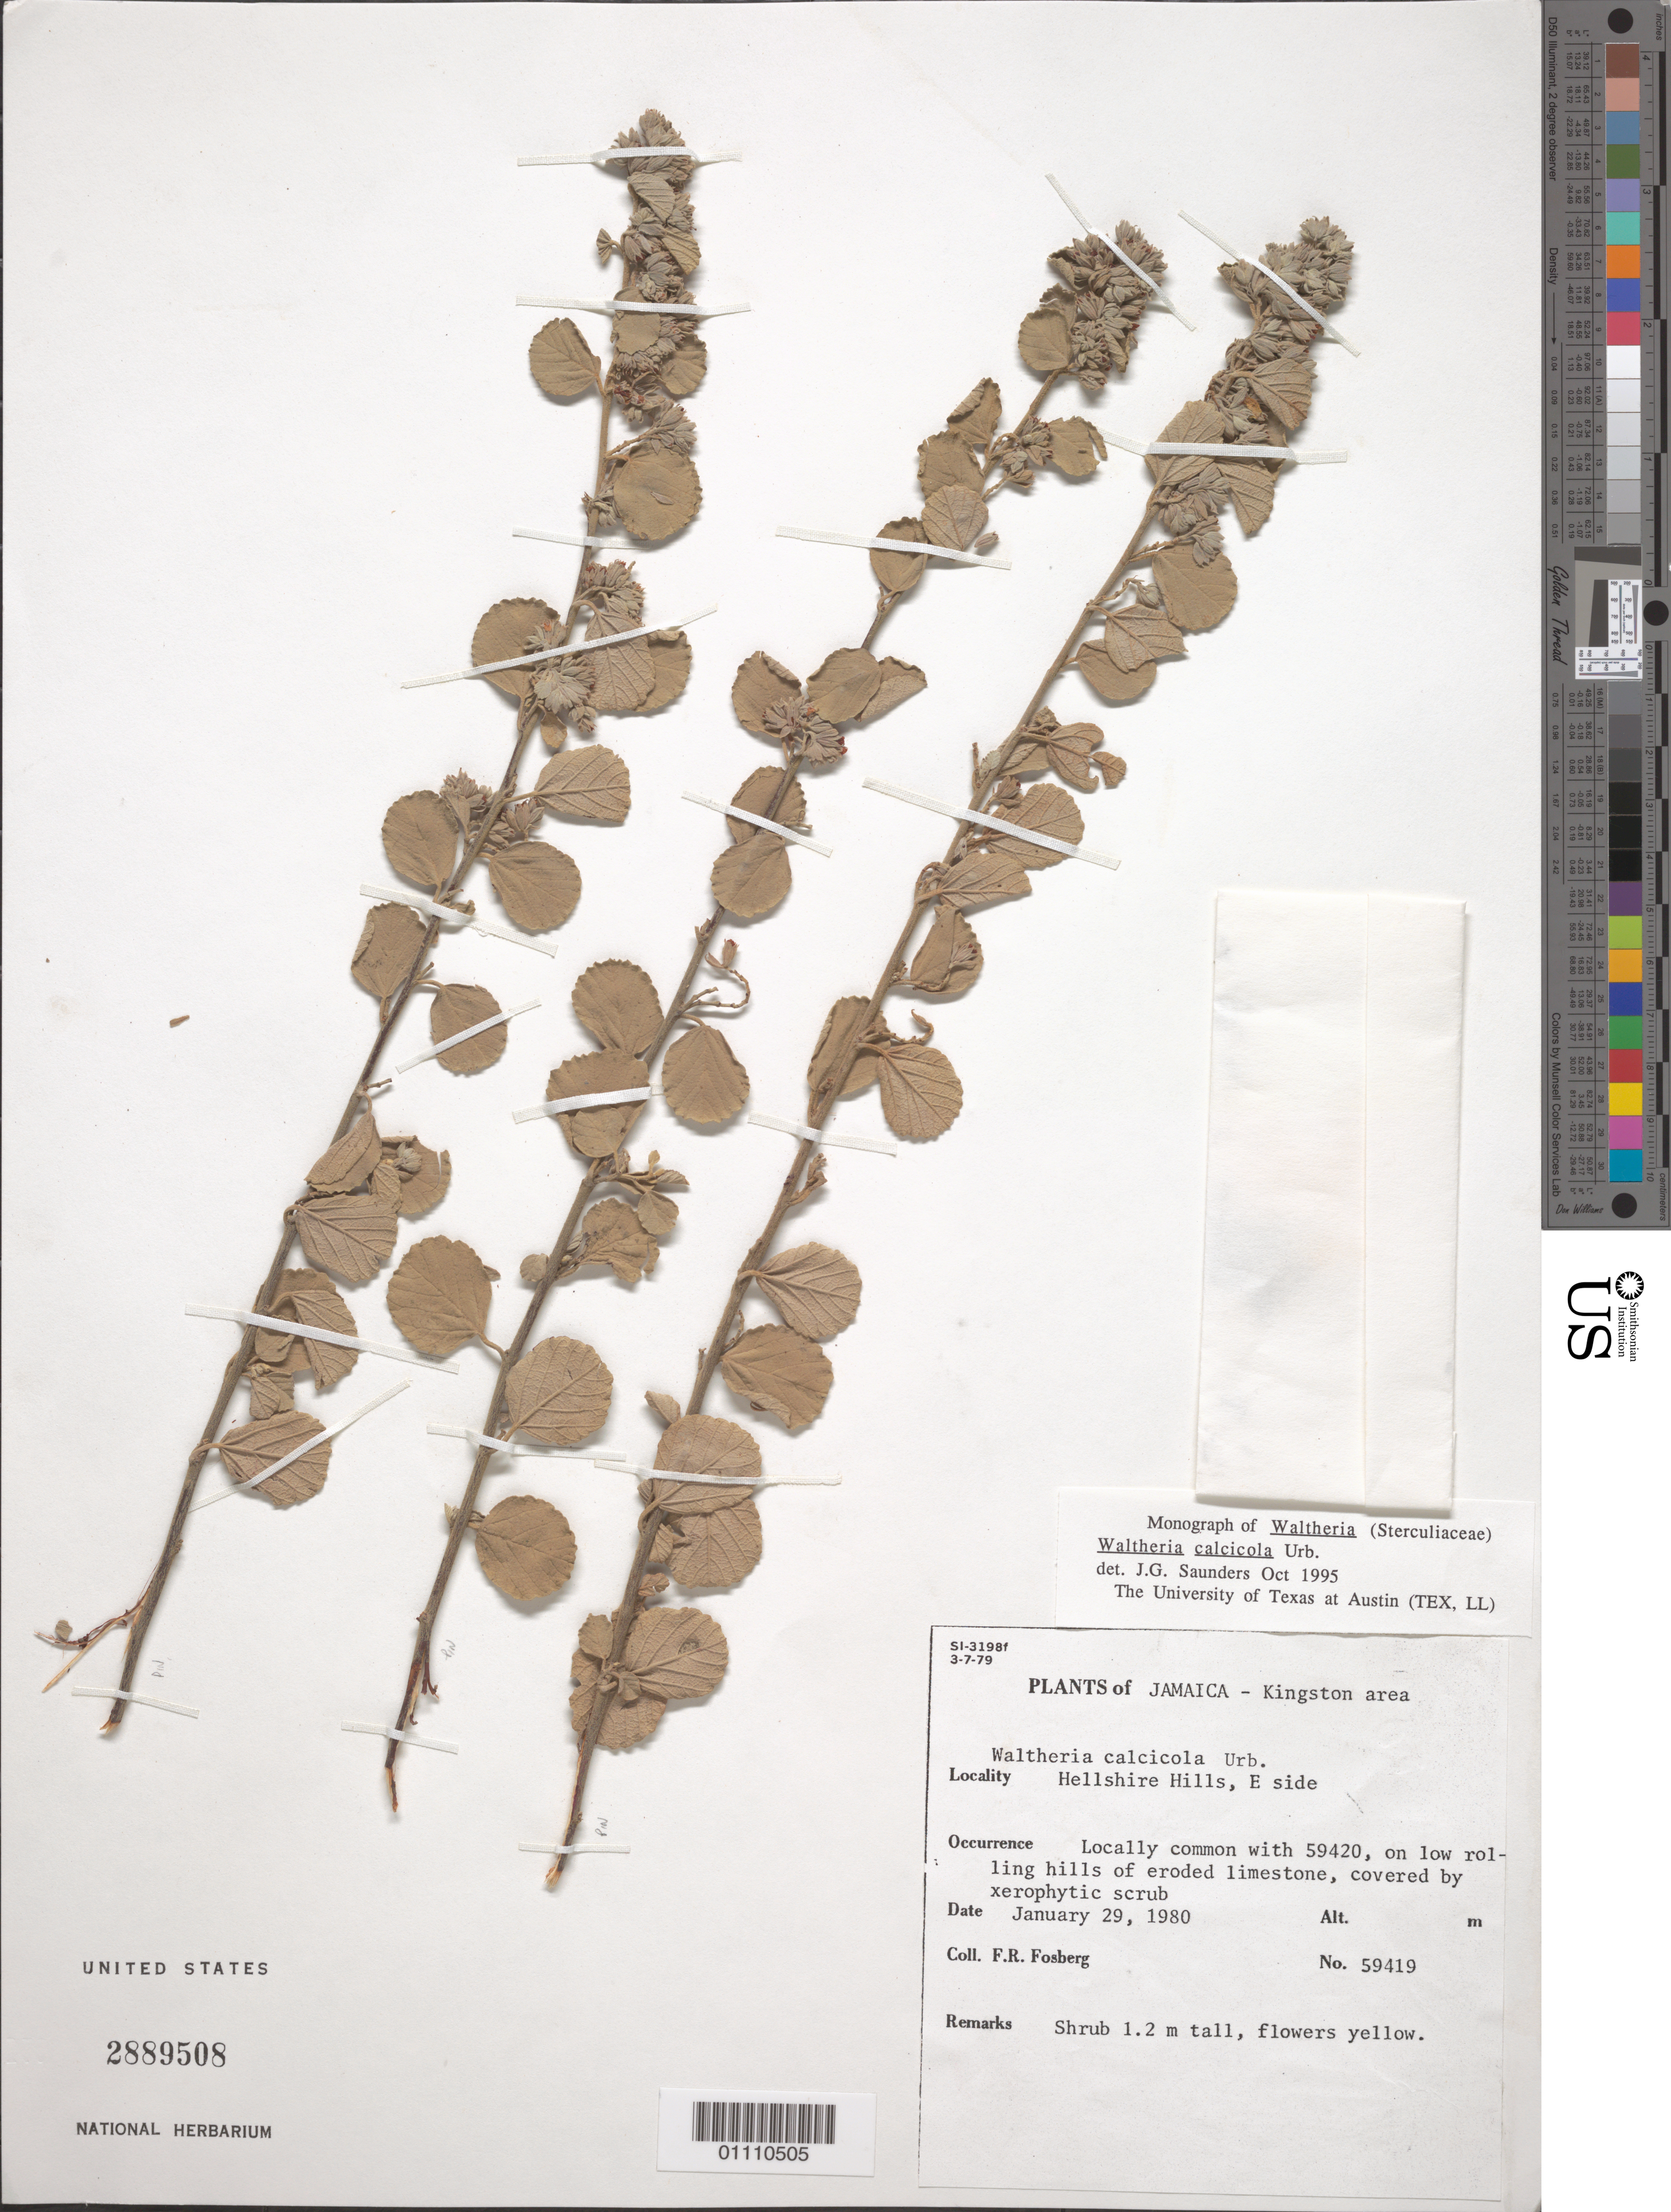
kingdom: Plantae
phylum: Tracheophyta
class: Magnoliopsida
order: Malvales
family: Malvaceae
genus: Waltheria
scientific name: Waltheria calcicola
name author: Urb.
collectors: F. R. Fosberg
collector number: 59419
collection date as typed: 29 Jan 1980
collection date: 1980-01-29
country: Jamaica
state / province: Saint Catherine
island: Jamaica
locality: Hellshire Hills, E side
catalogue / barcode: US 2889508